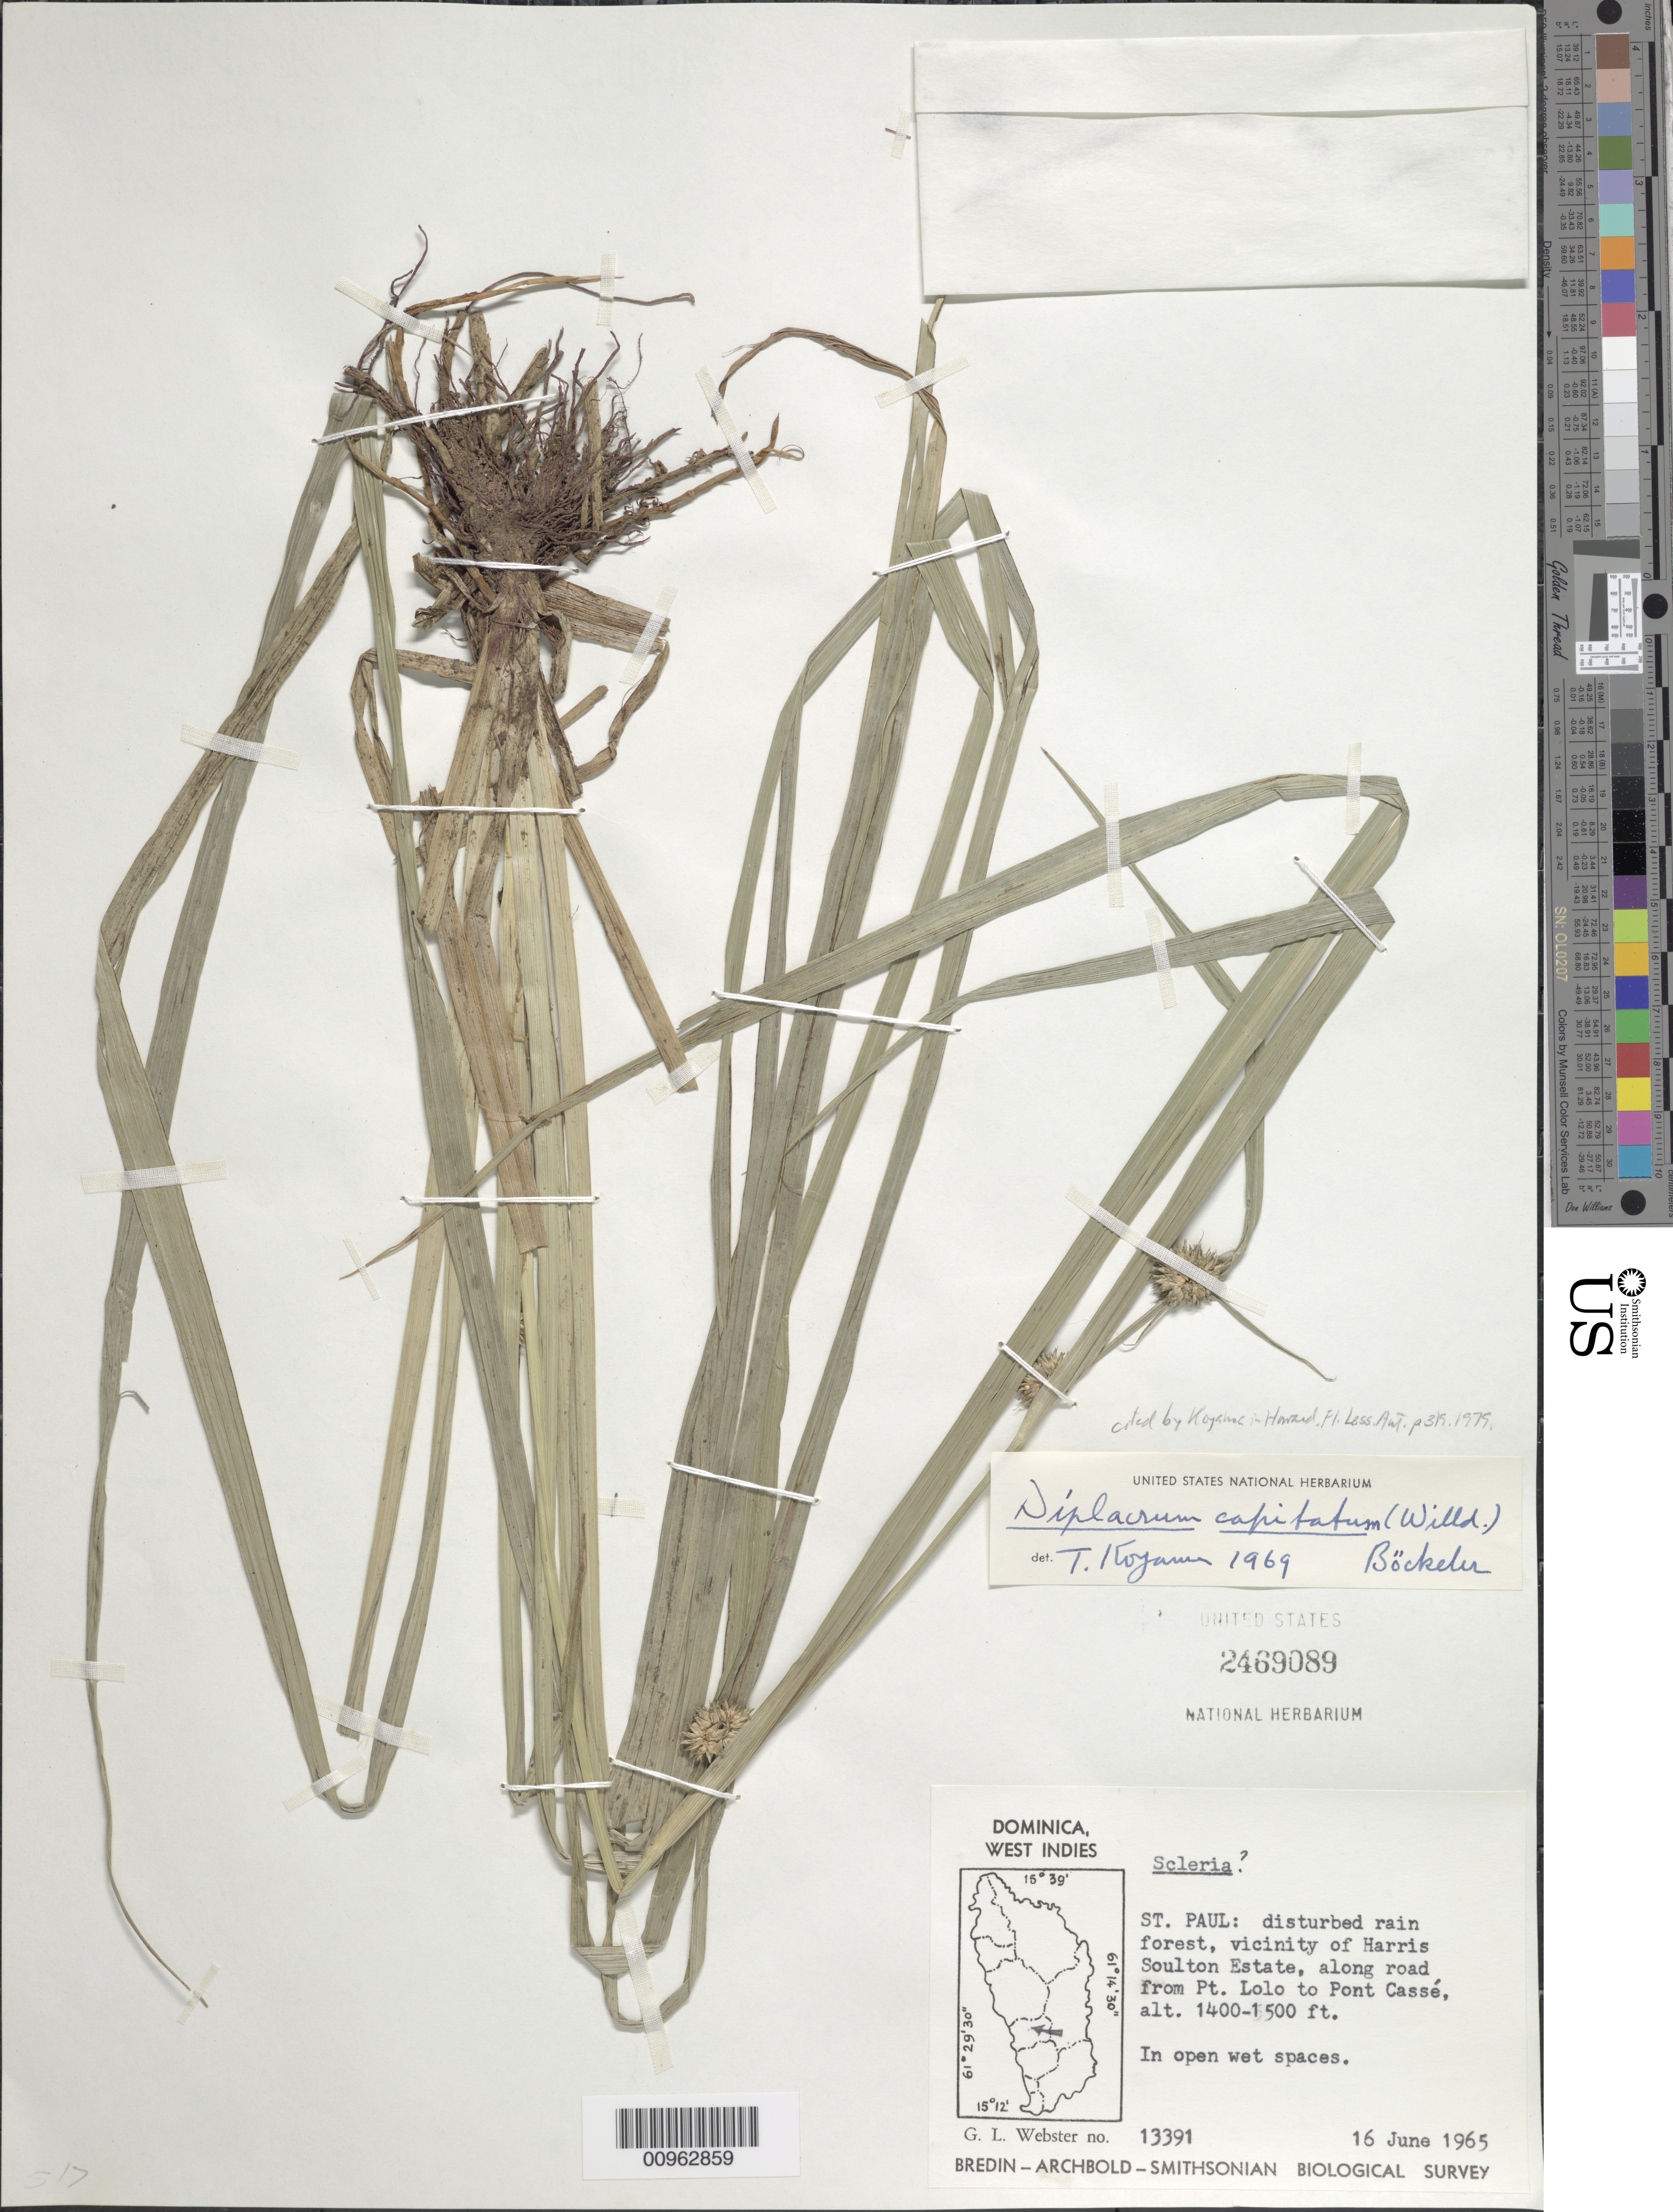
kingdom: Plantae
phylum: Tracheophyta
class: Liliopsida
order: Poales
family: Cyperaceae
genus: Diplacrum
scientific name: Diplacrum capitatum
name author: (Willd.) Boeckeler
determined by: Koyama, T.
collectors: G. L. Webster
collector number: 13391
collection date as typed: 16 Jun 1965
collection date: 1965-06-16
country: Dominica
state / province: St. Paul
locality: Vicinity of Harris Soulton Estate, along road from Pt. Lolo to Pont Cassé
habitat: Disturbed rainforest, in open wet spaces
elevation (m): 427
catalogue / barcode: US 2469089